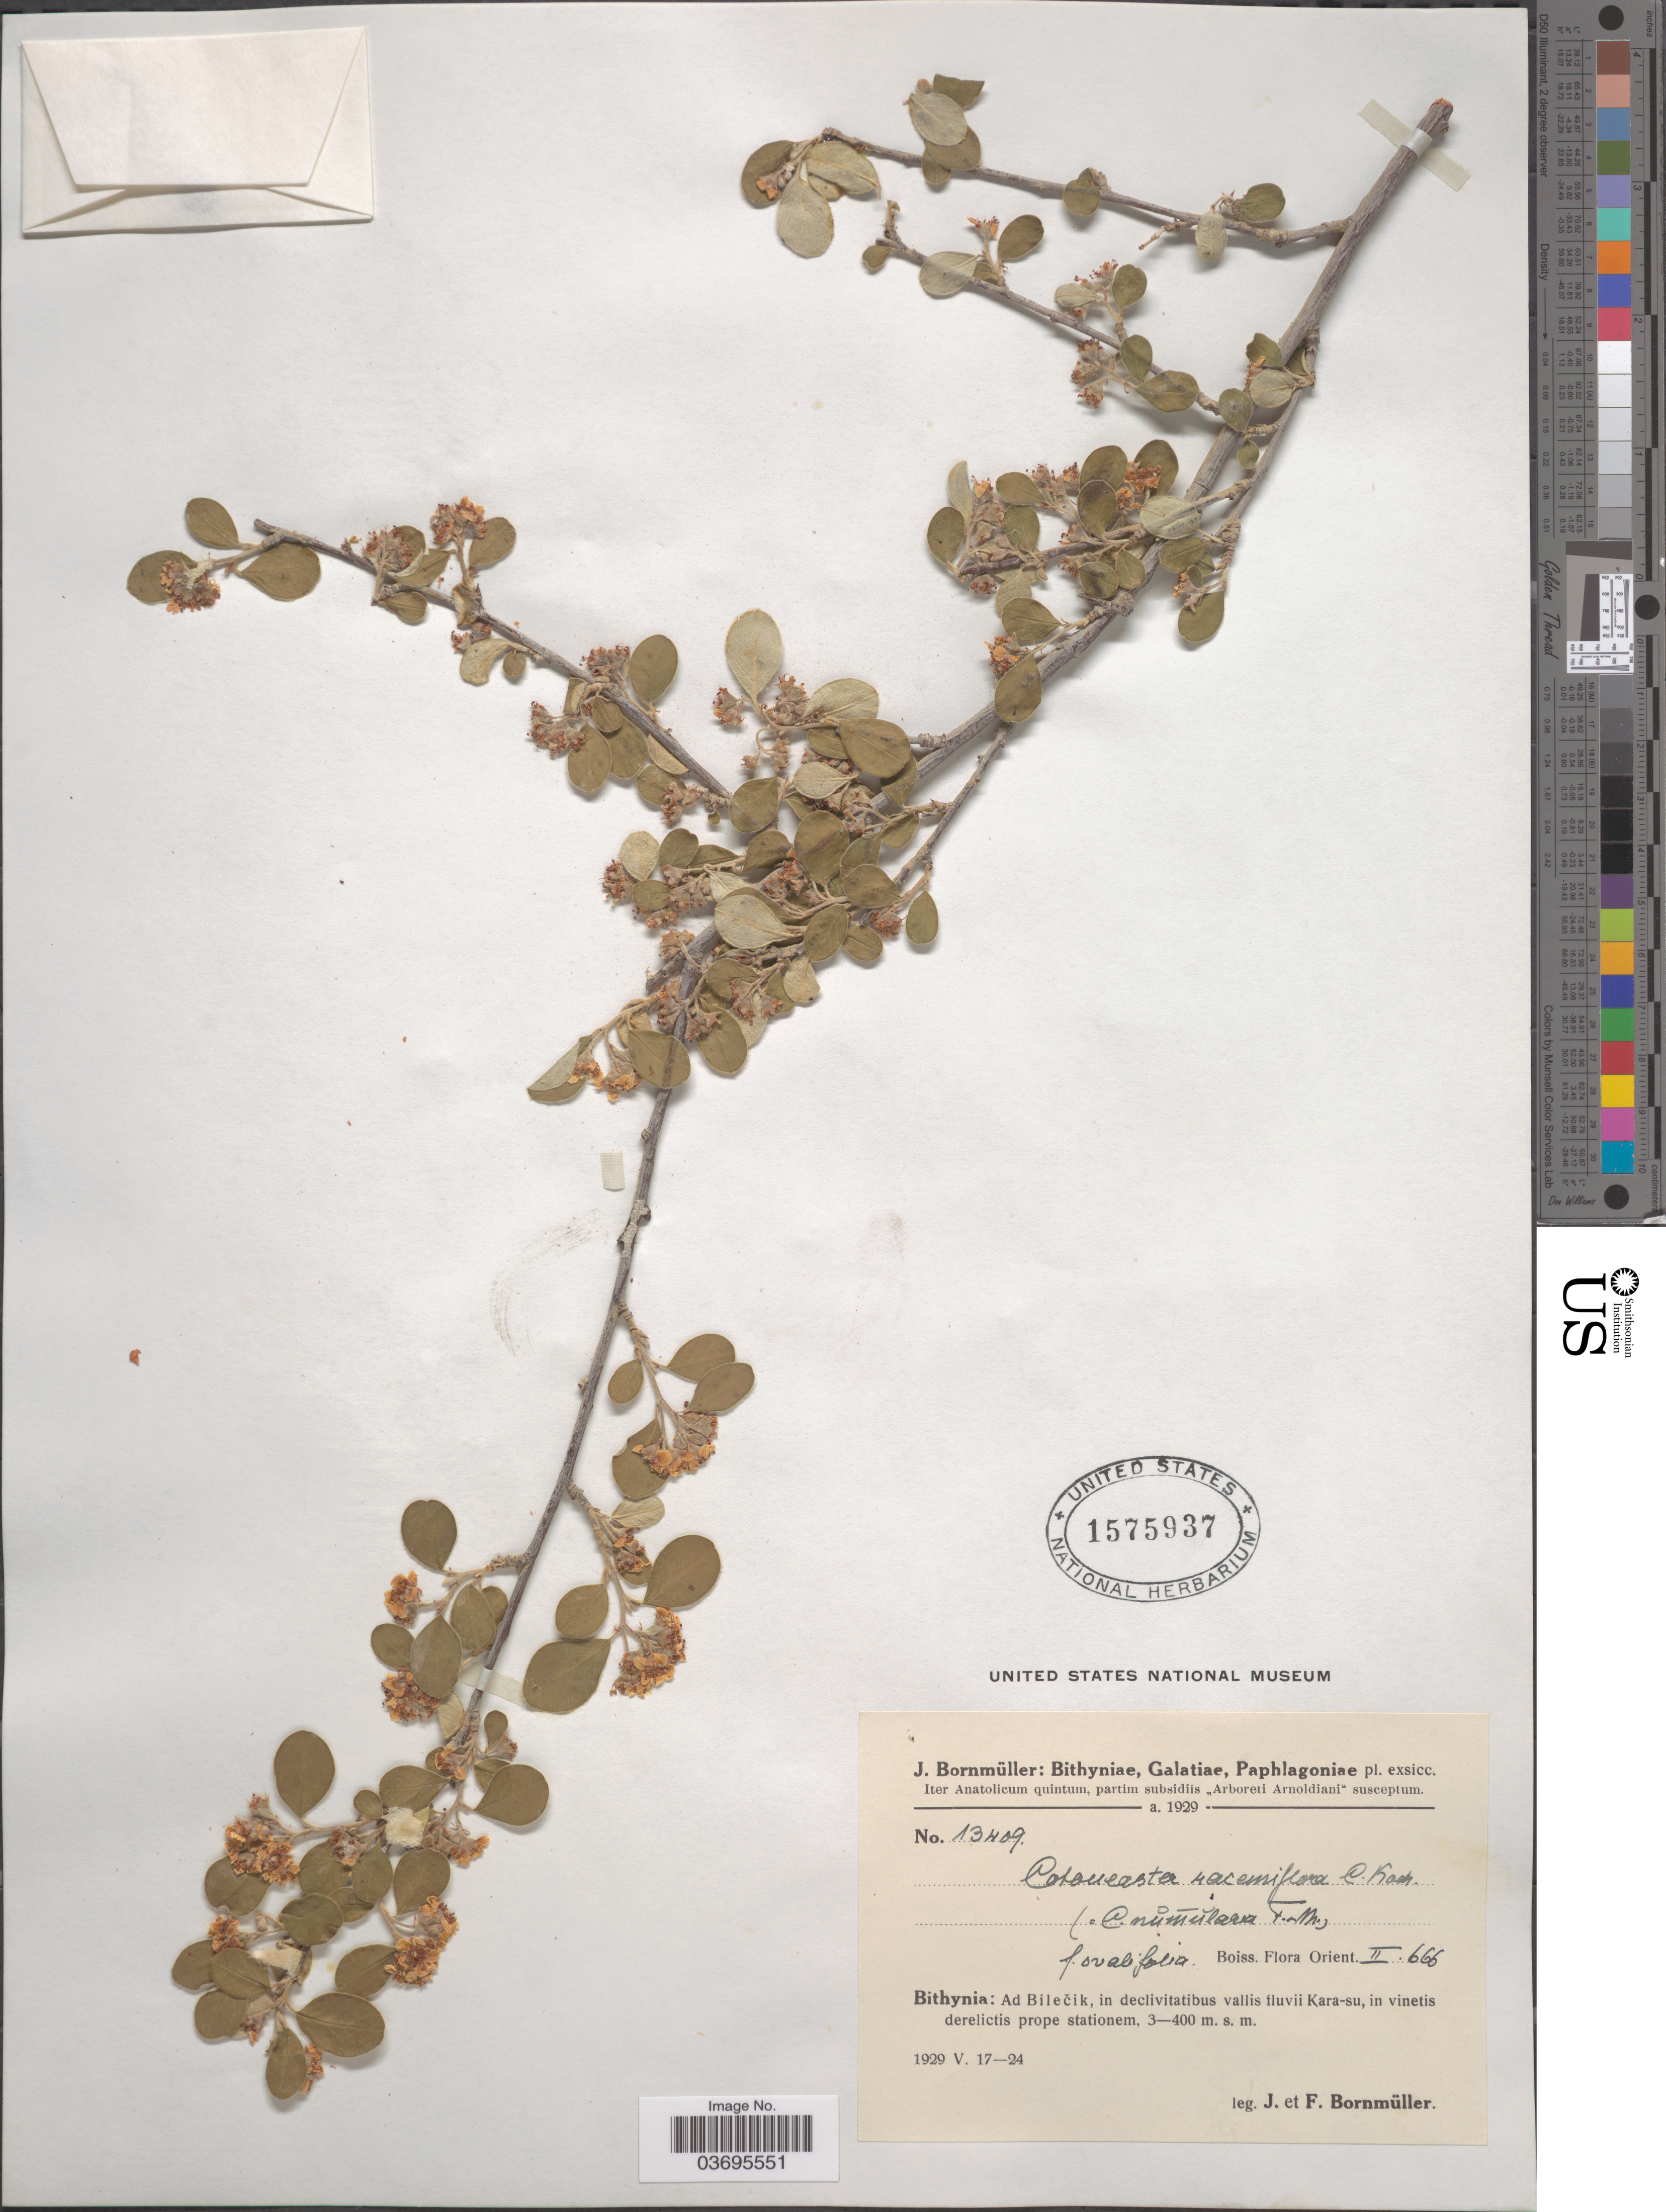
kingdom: Plantae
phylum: Tracheophyta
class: Magnoliopsida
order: Rosales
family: Rosaceae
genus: Cotoneaster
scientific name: Cotoneaster racemiflorus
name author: (Desf.) K. Koch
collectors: J. Bornmüller & F. Bornmüller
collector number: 13409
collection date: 1929-05-17/1929-05-24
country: Turkey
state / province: Bilecik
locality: Bithynia: Ad Bilečik, in declivitatibus vallis fluvii Kara-su, in vinetis derelictis prope stationem.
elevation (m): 300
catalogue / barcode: US 1575937